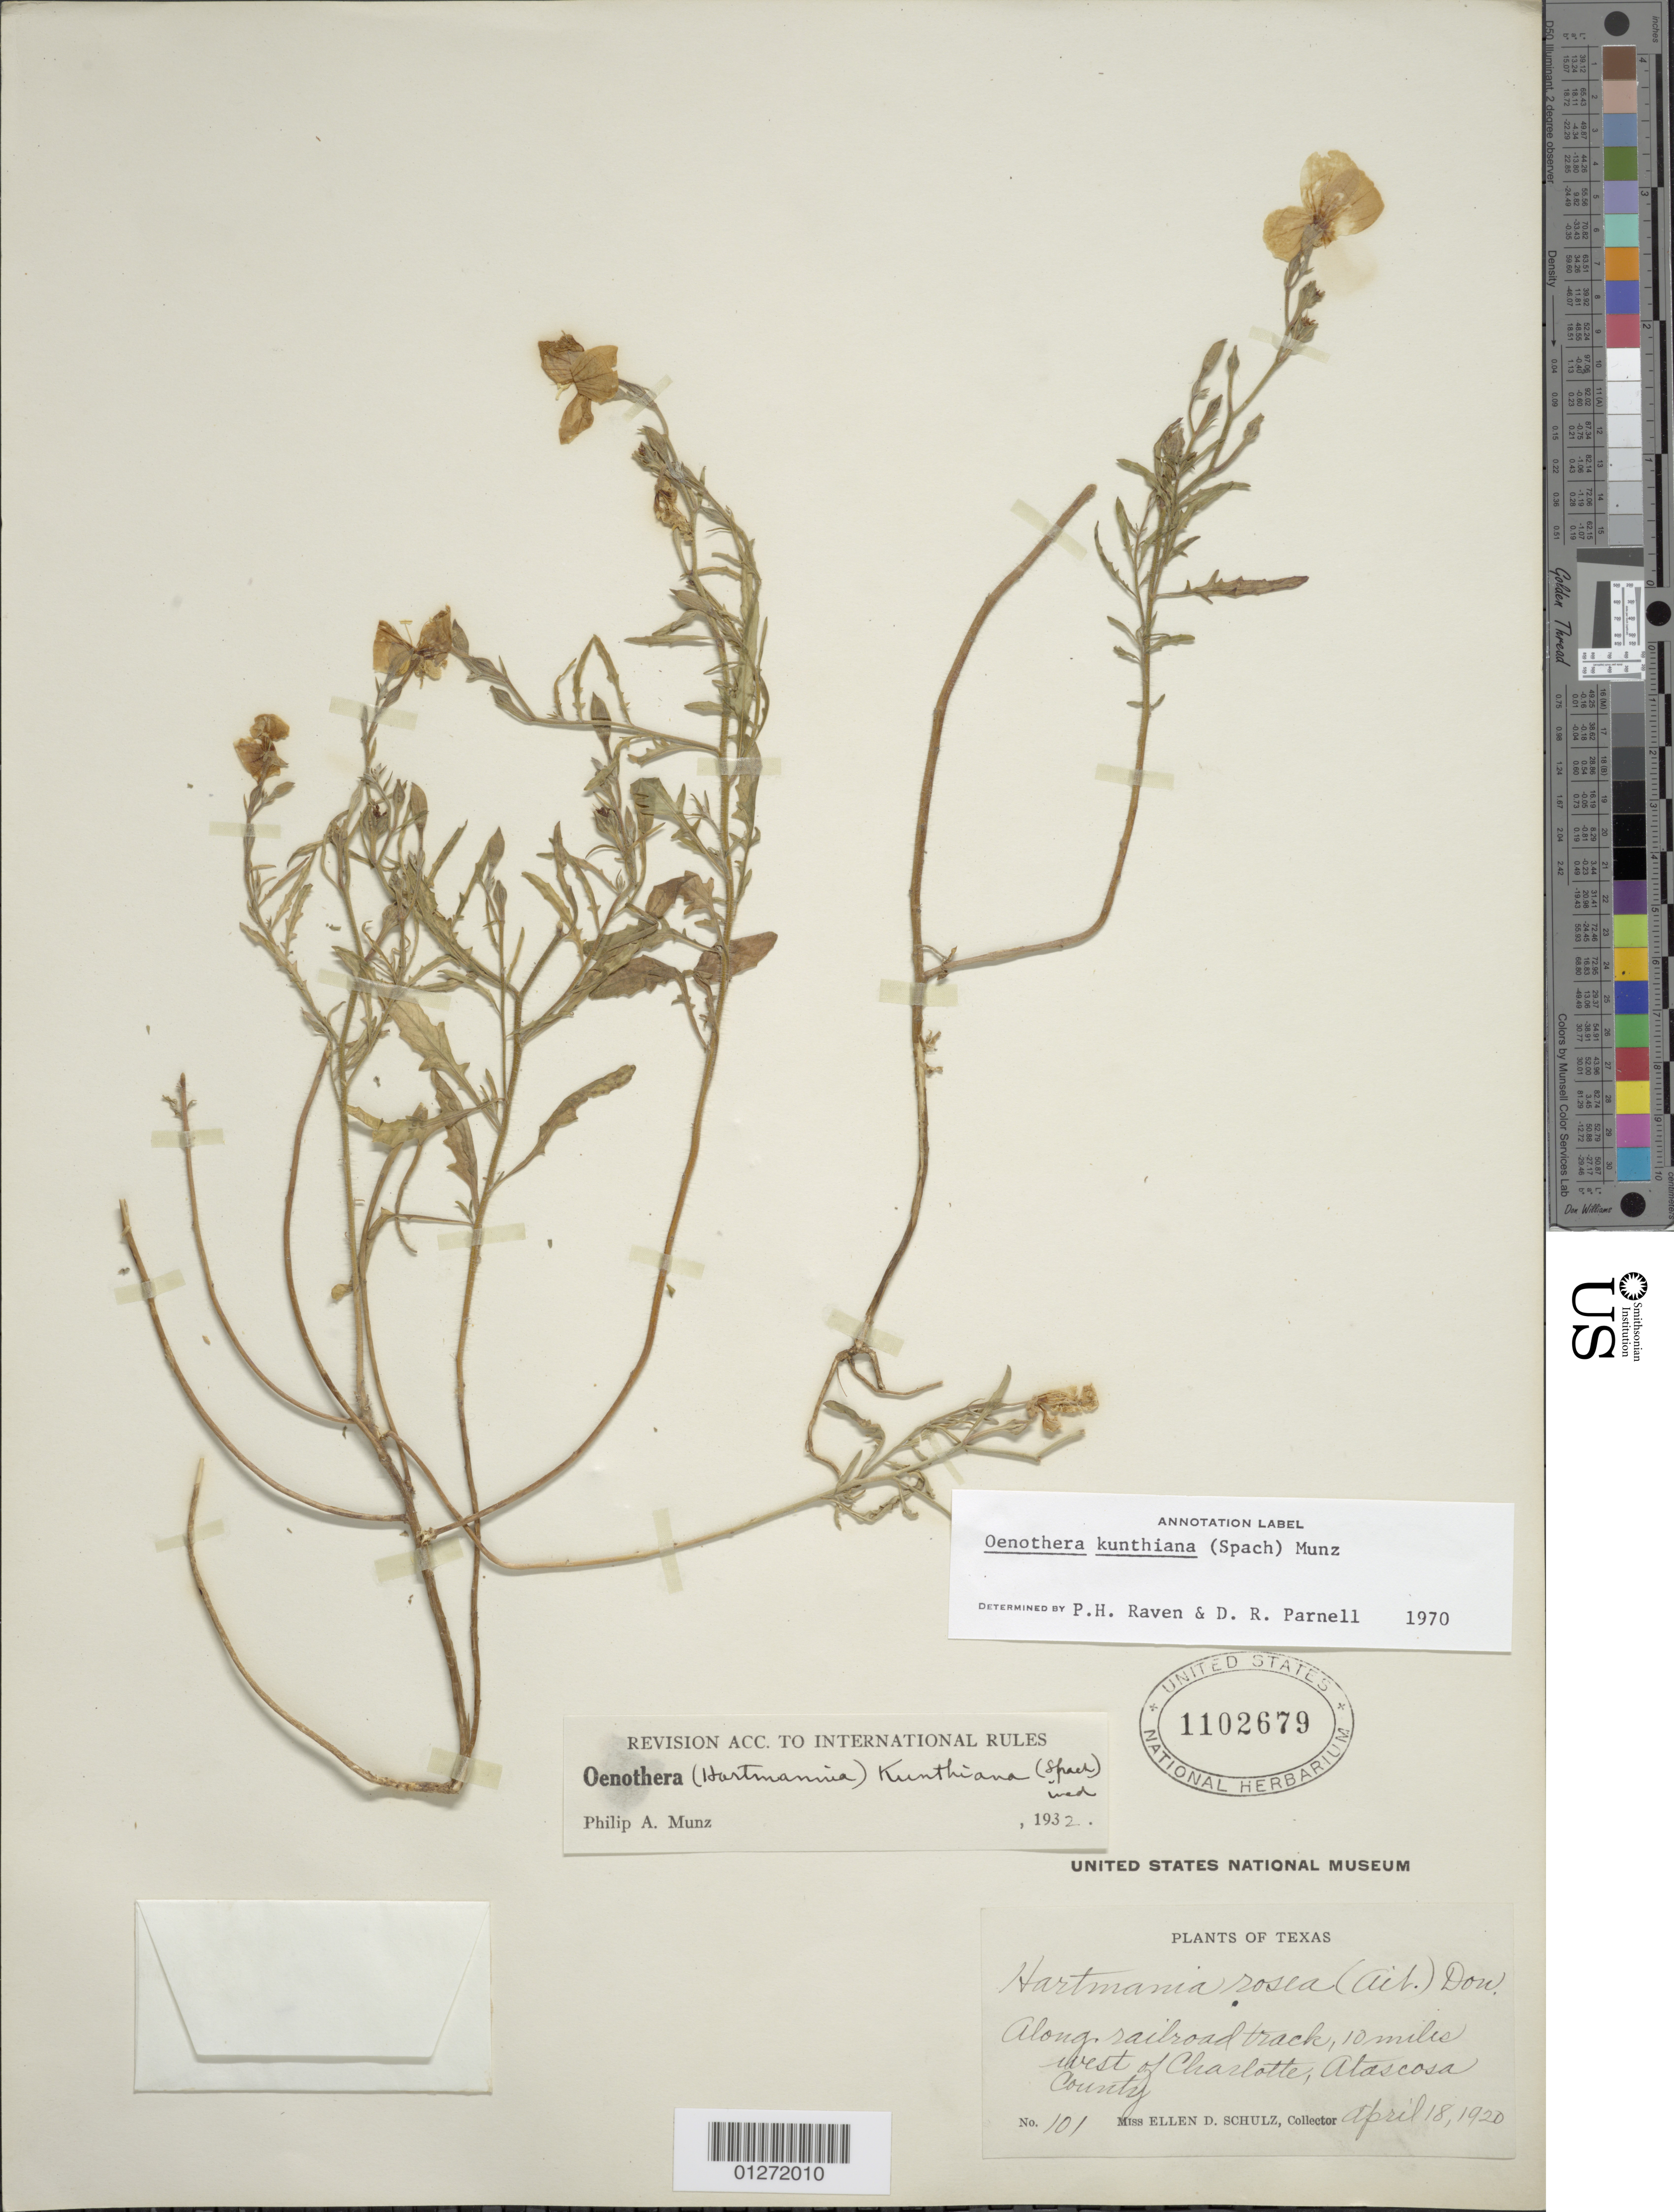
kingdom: Plantae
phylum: Tracheophyta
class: Magnoliopsida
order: Myrtales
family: Onagraceae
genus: Oenothera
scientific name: Oenothera kunthiana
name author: (Spach) Munz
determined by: Raven, P. H.; Parnell, D. R.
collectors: E. D. Schulz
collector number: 101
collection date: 1920-04-18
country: United States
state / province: Texas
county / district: Atascosa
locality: along railroad track, 10 miles W of Charlotte.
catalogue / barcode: US 1102679